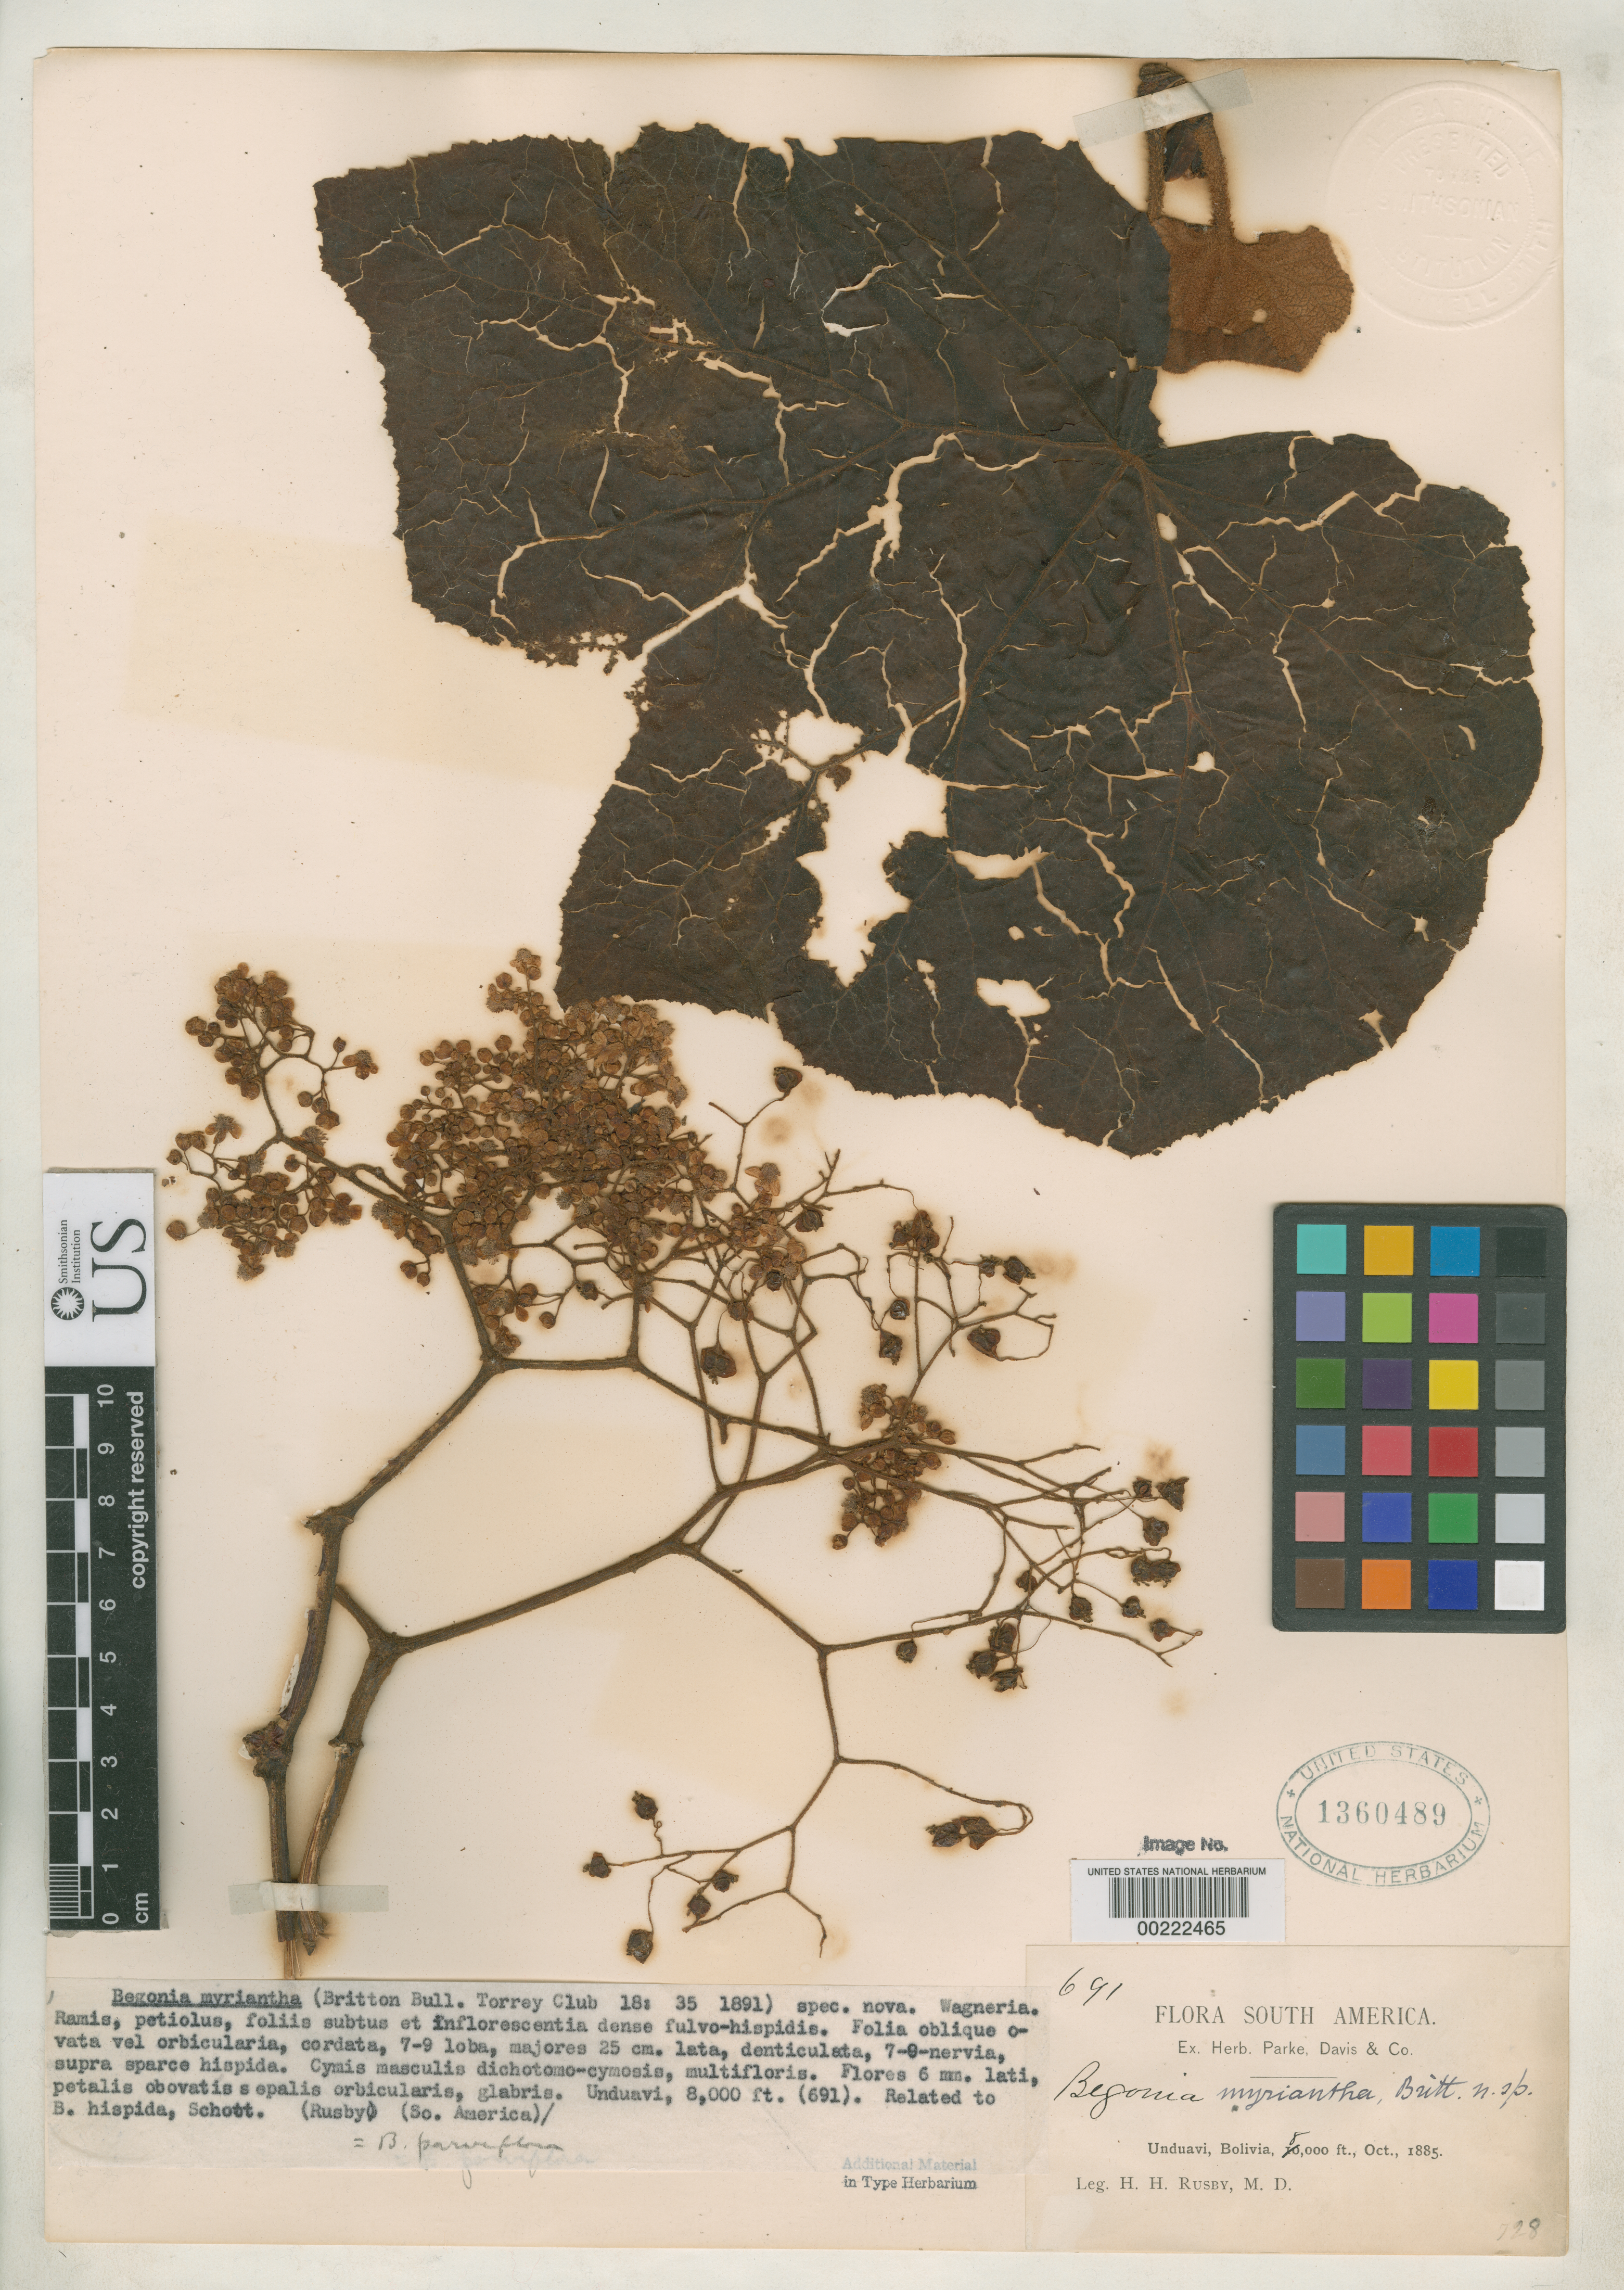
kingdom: Plantae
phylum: Tracheophyta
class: Magnoliopsida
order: Cucurbitales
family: Begoniaceae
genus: Begonia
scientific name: Begonia myriantha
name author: Britton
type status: Isotype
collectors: H. H. Rusby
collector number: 691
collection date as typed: Oct., 1885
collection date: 1885-10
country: Bolivia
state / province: La Paz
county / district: Nor Yungas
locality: Unduavi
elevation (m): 2438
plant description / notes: Specimen ex John Donnell Smith herbarium.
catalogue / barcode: US 1360489